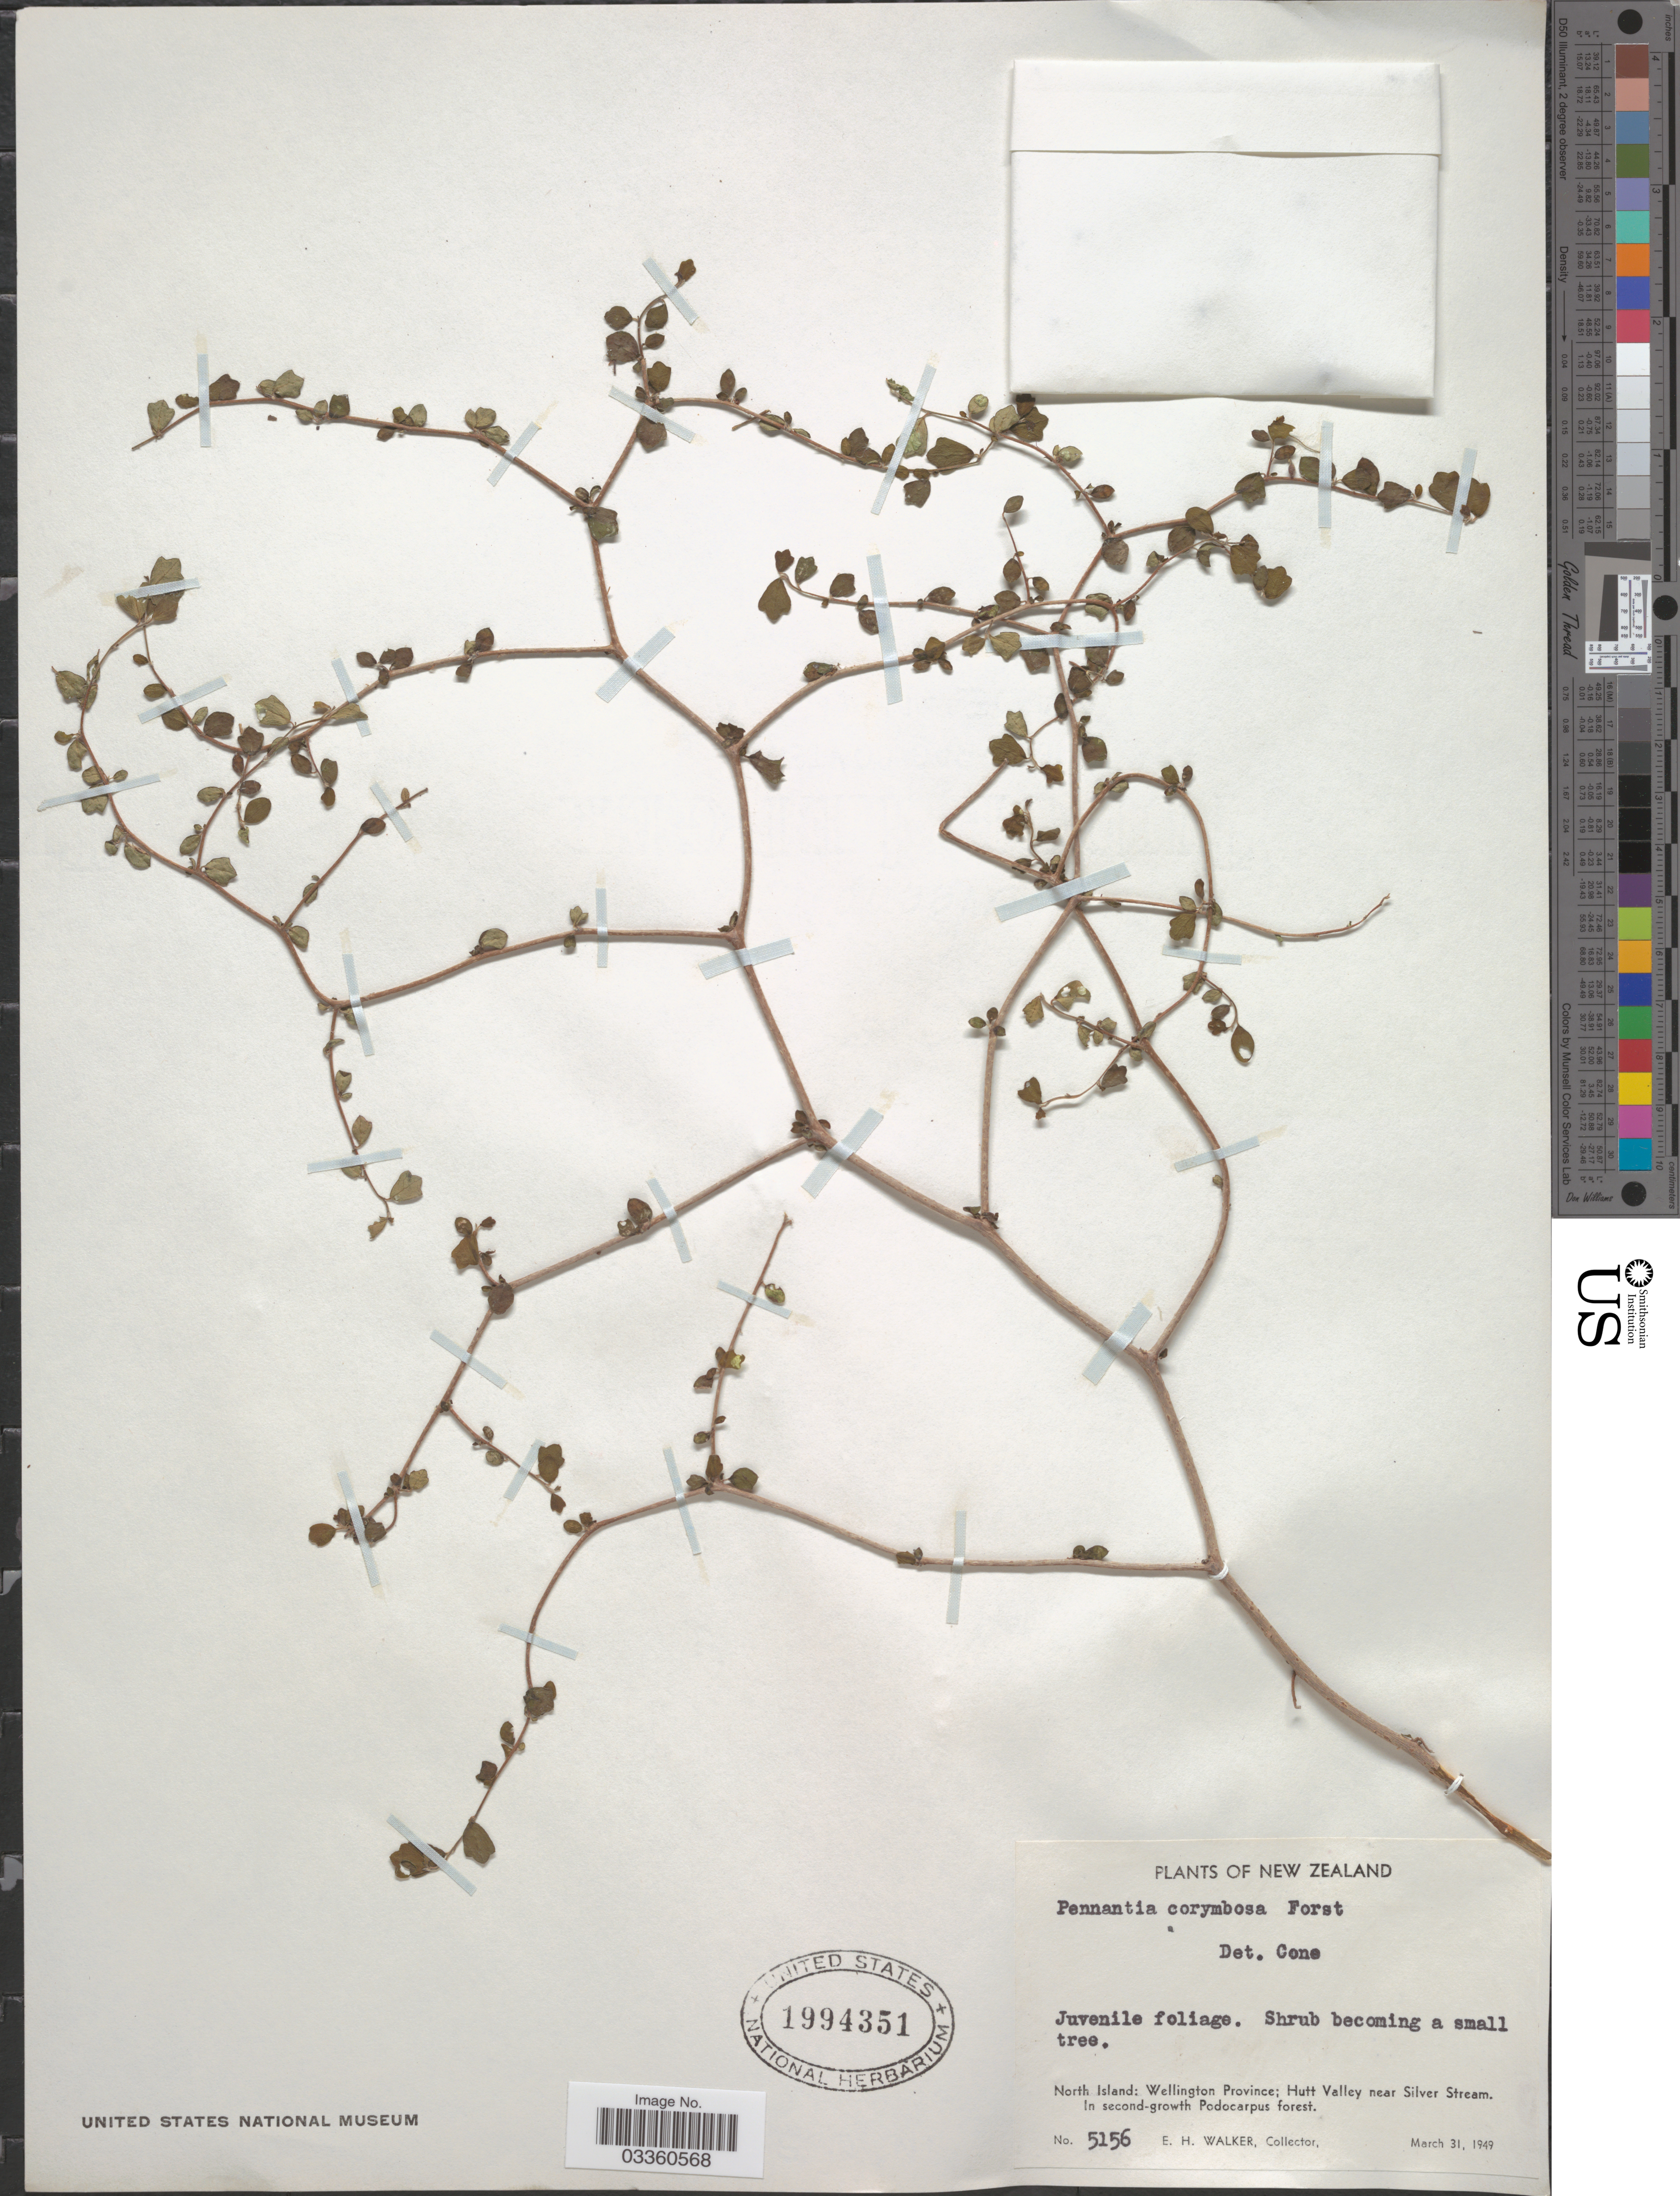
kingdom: Plantae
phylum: Tracheophyta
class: Magnoliopsida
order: Apiales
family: Pennantiaceae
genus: Pennantia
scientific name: Pennantia corymbosa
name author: J.R. Forst. & G. Forst.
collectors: E. H. Walker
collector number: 5156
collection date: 1949-03-31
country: New Zealand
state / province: Wellington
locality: North Island: Wellington Province; Hutt Valley near Silver Stream.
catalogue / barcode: US 1994351